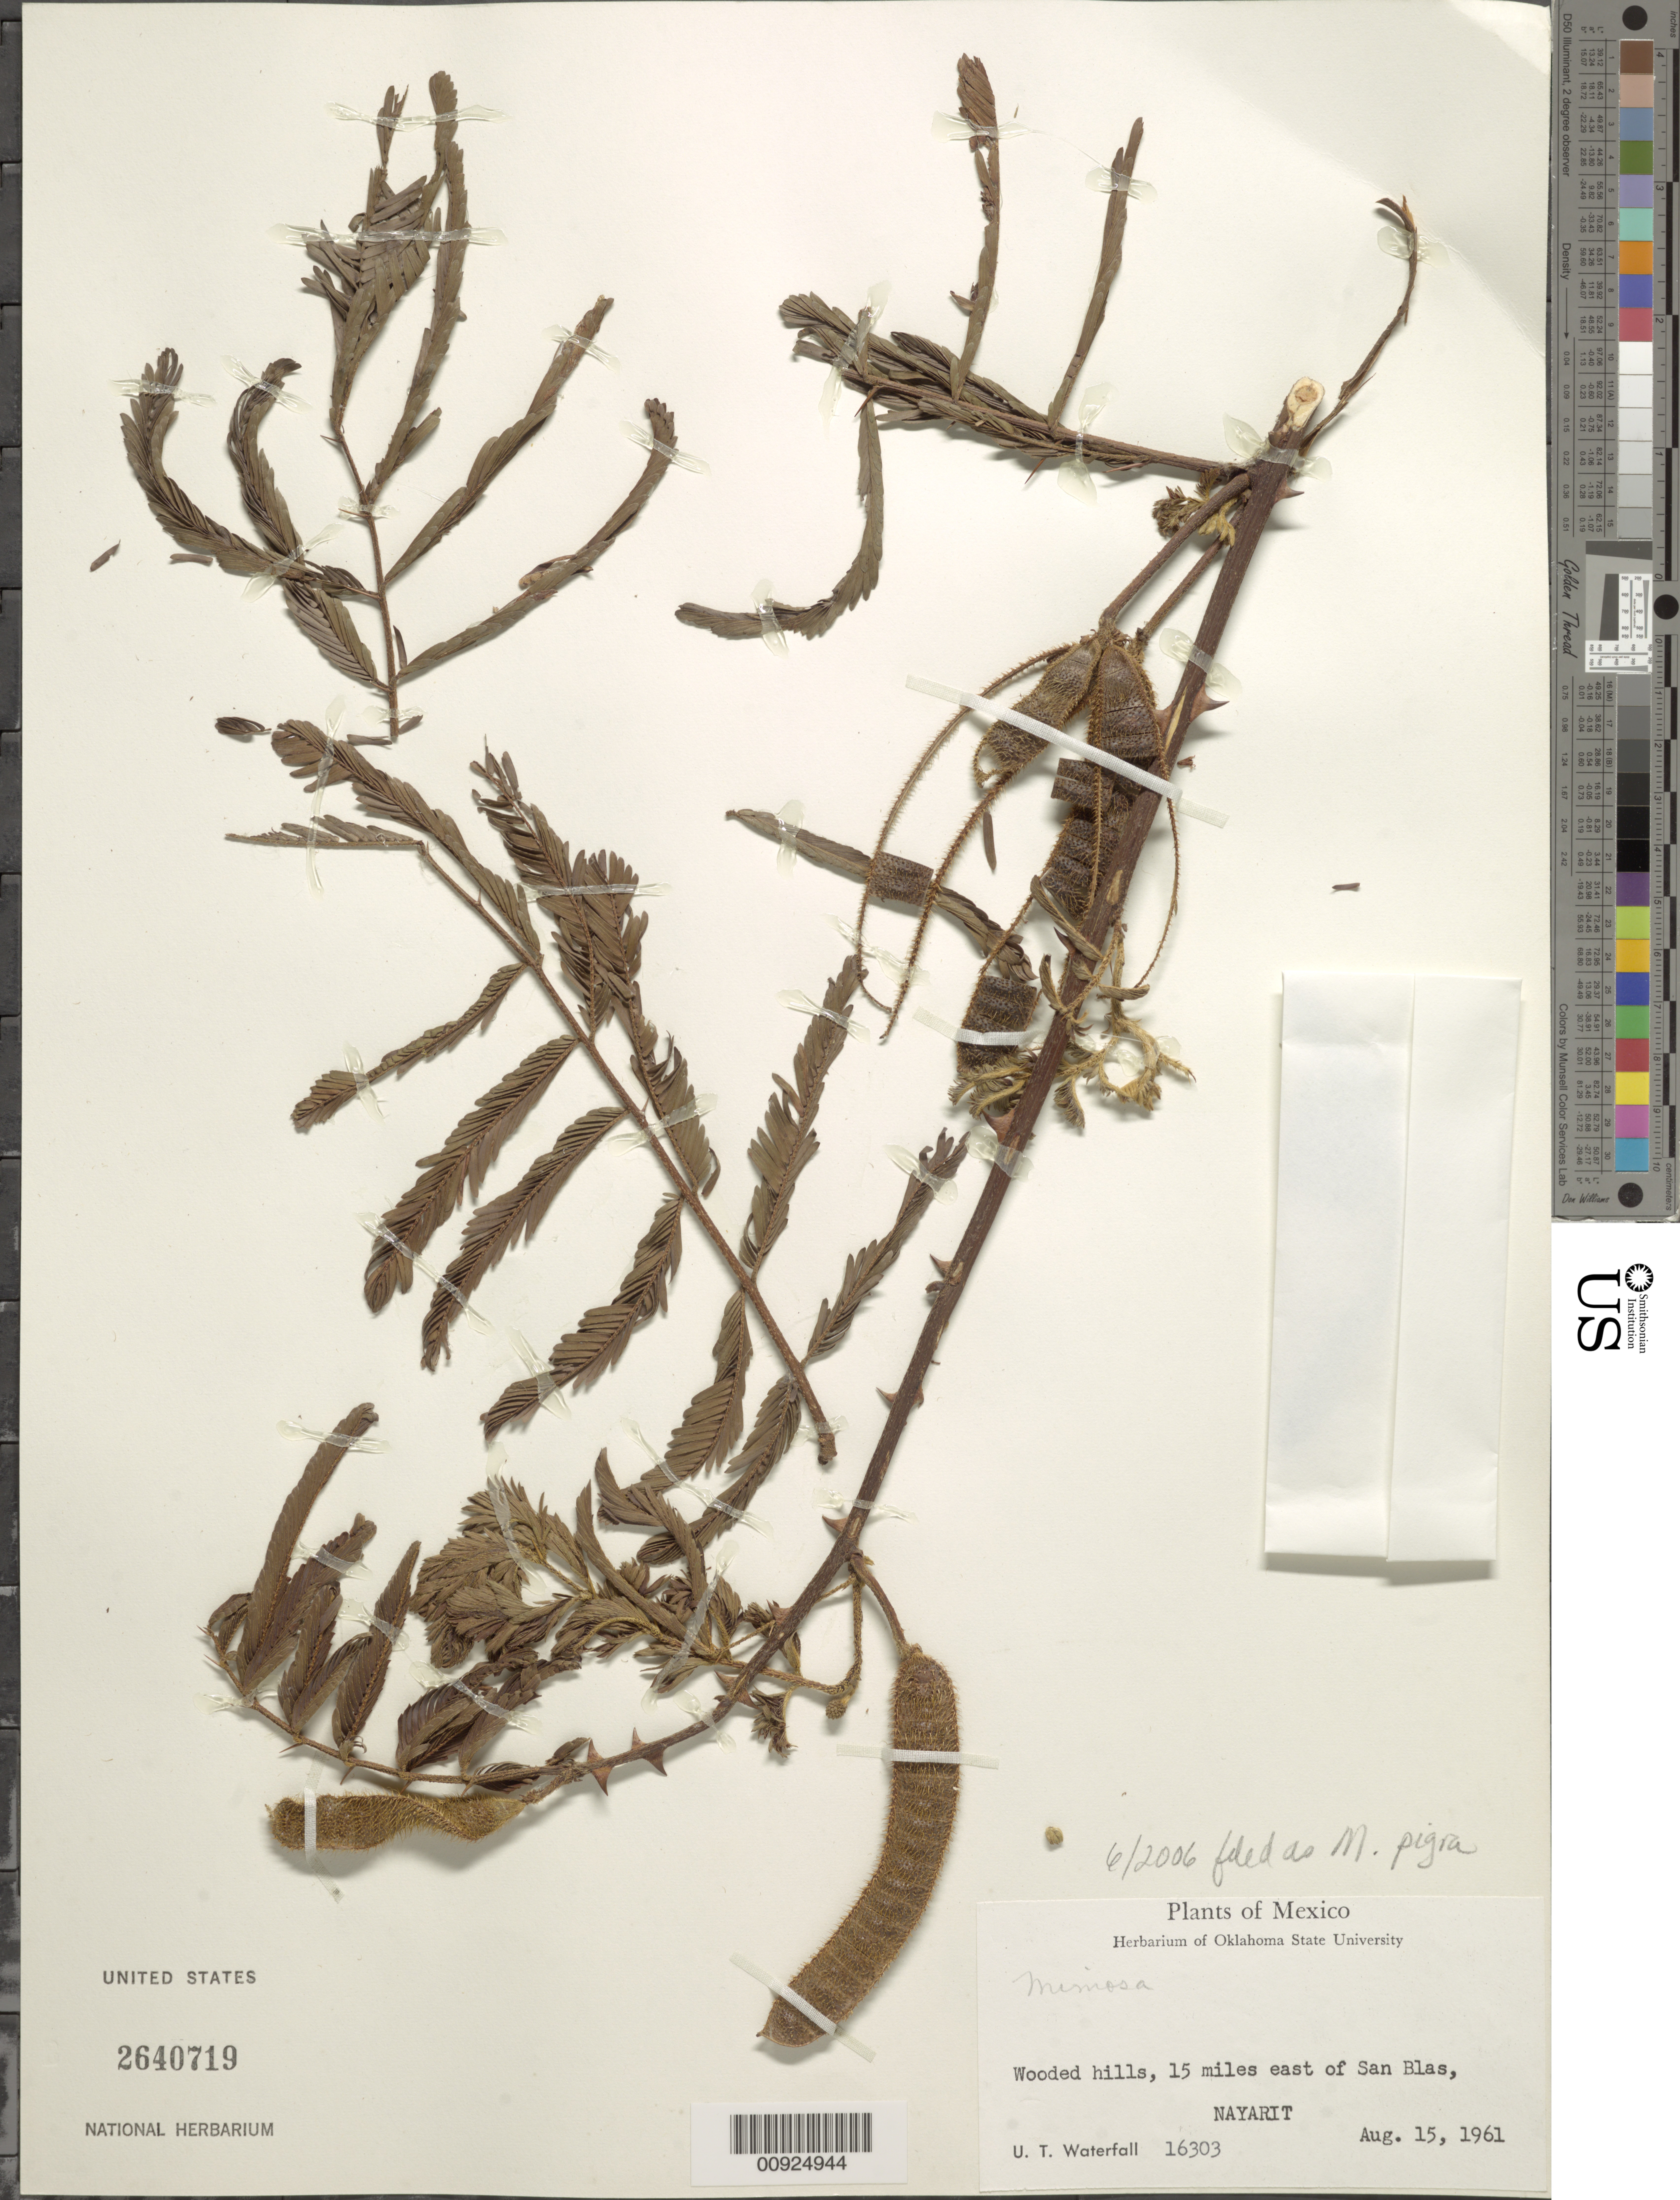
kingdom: Plantae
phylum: Tracheophyta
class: Magnoliopsida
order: Fabales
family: Fabaceae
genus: Mimosa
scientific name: Mimosa pigra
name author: L.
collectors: U. T. Waterfall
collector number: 16303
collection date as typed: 15 Aug 1961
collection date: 1961-08-15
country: Mexico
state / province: Nayarit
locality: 15 miles east of San Blas, Nayarit.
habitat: Wooded hills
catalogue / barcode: US 2640719